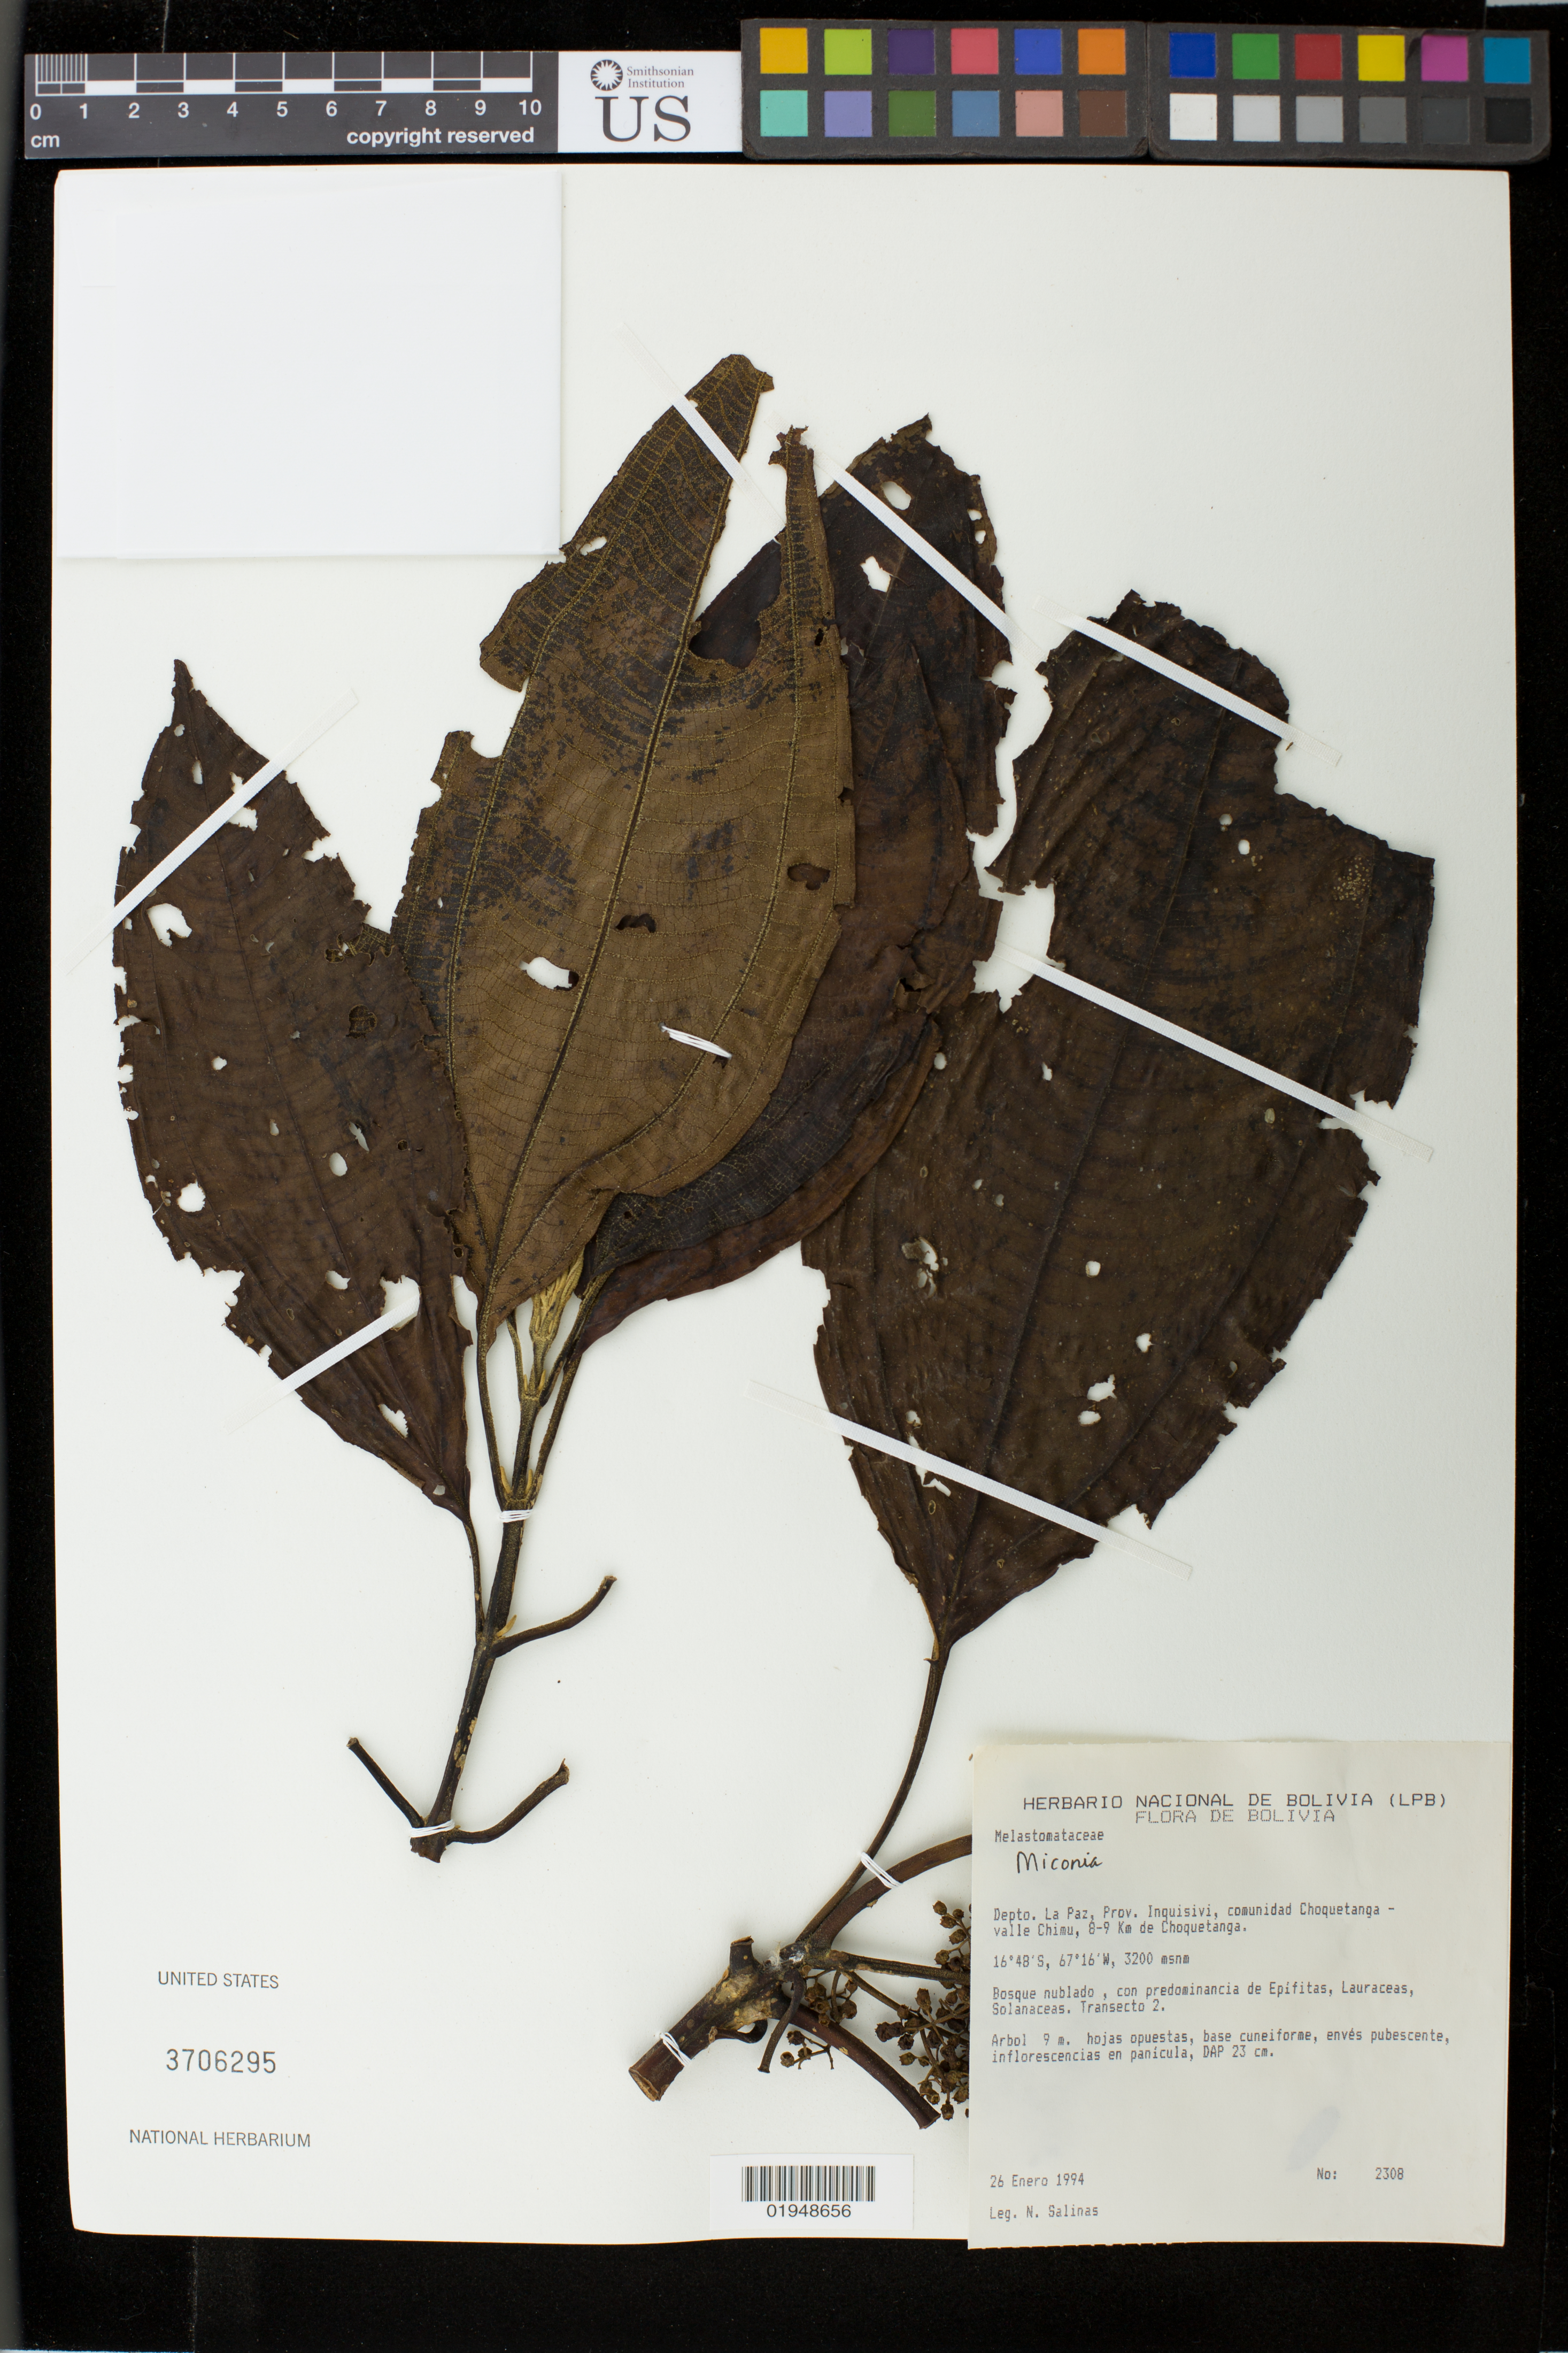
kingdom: Plantae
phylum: Tracheophyta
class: Magnoliopsida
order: Myrtales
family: Melastomataceae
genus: Miconia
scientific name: Miconia sp.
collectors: N. Salinas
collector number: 2308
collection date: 1994-01-26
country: Bolivia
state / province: La Paz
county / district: Inquisivi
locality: comunidad Choquetanga - valle Chimu, 8-9 Km de Choquetanga.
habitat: Cloud forest, with predominance of Epifitas, Lauraceae, Solanaceae.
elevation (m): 3200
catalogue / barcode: US 3706295